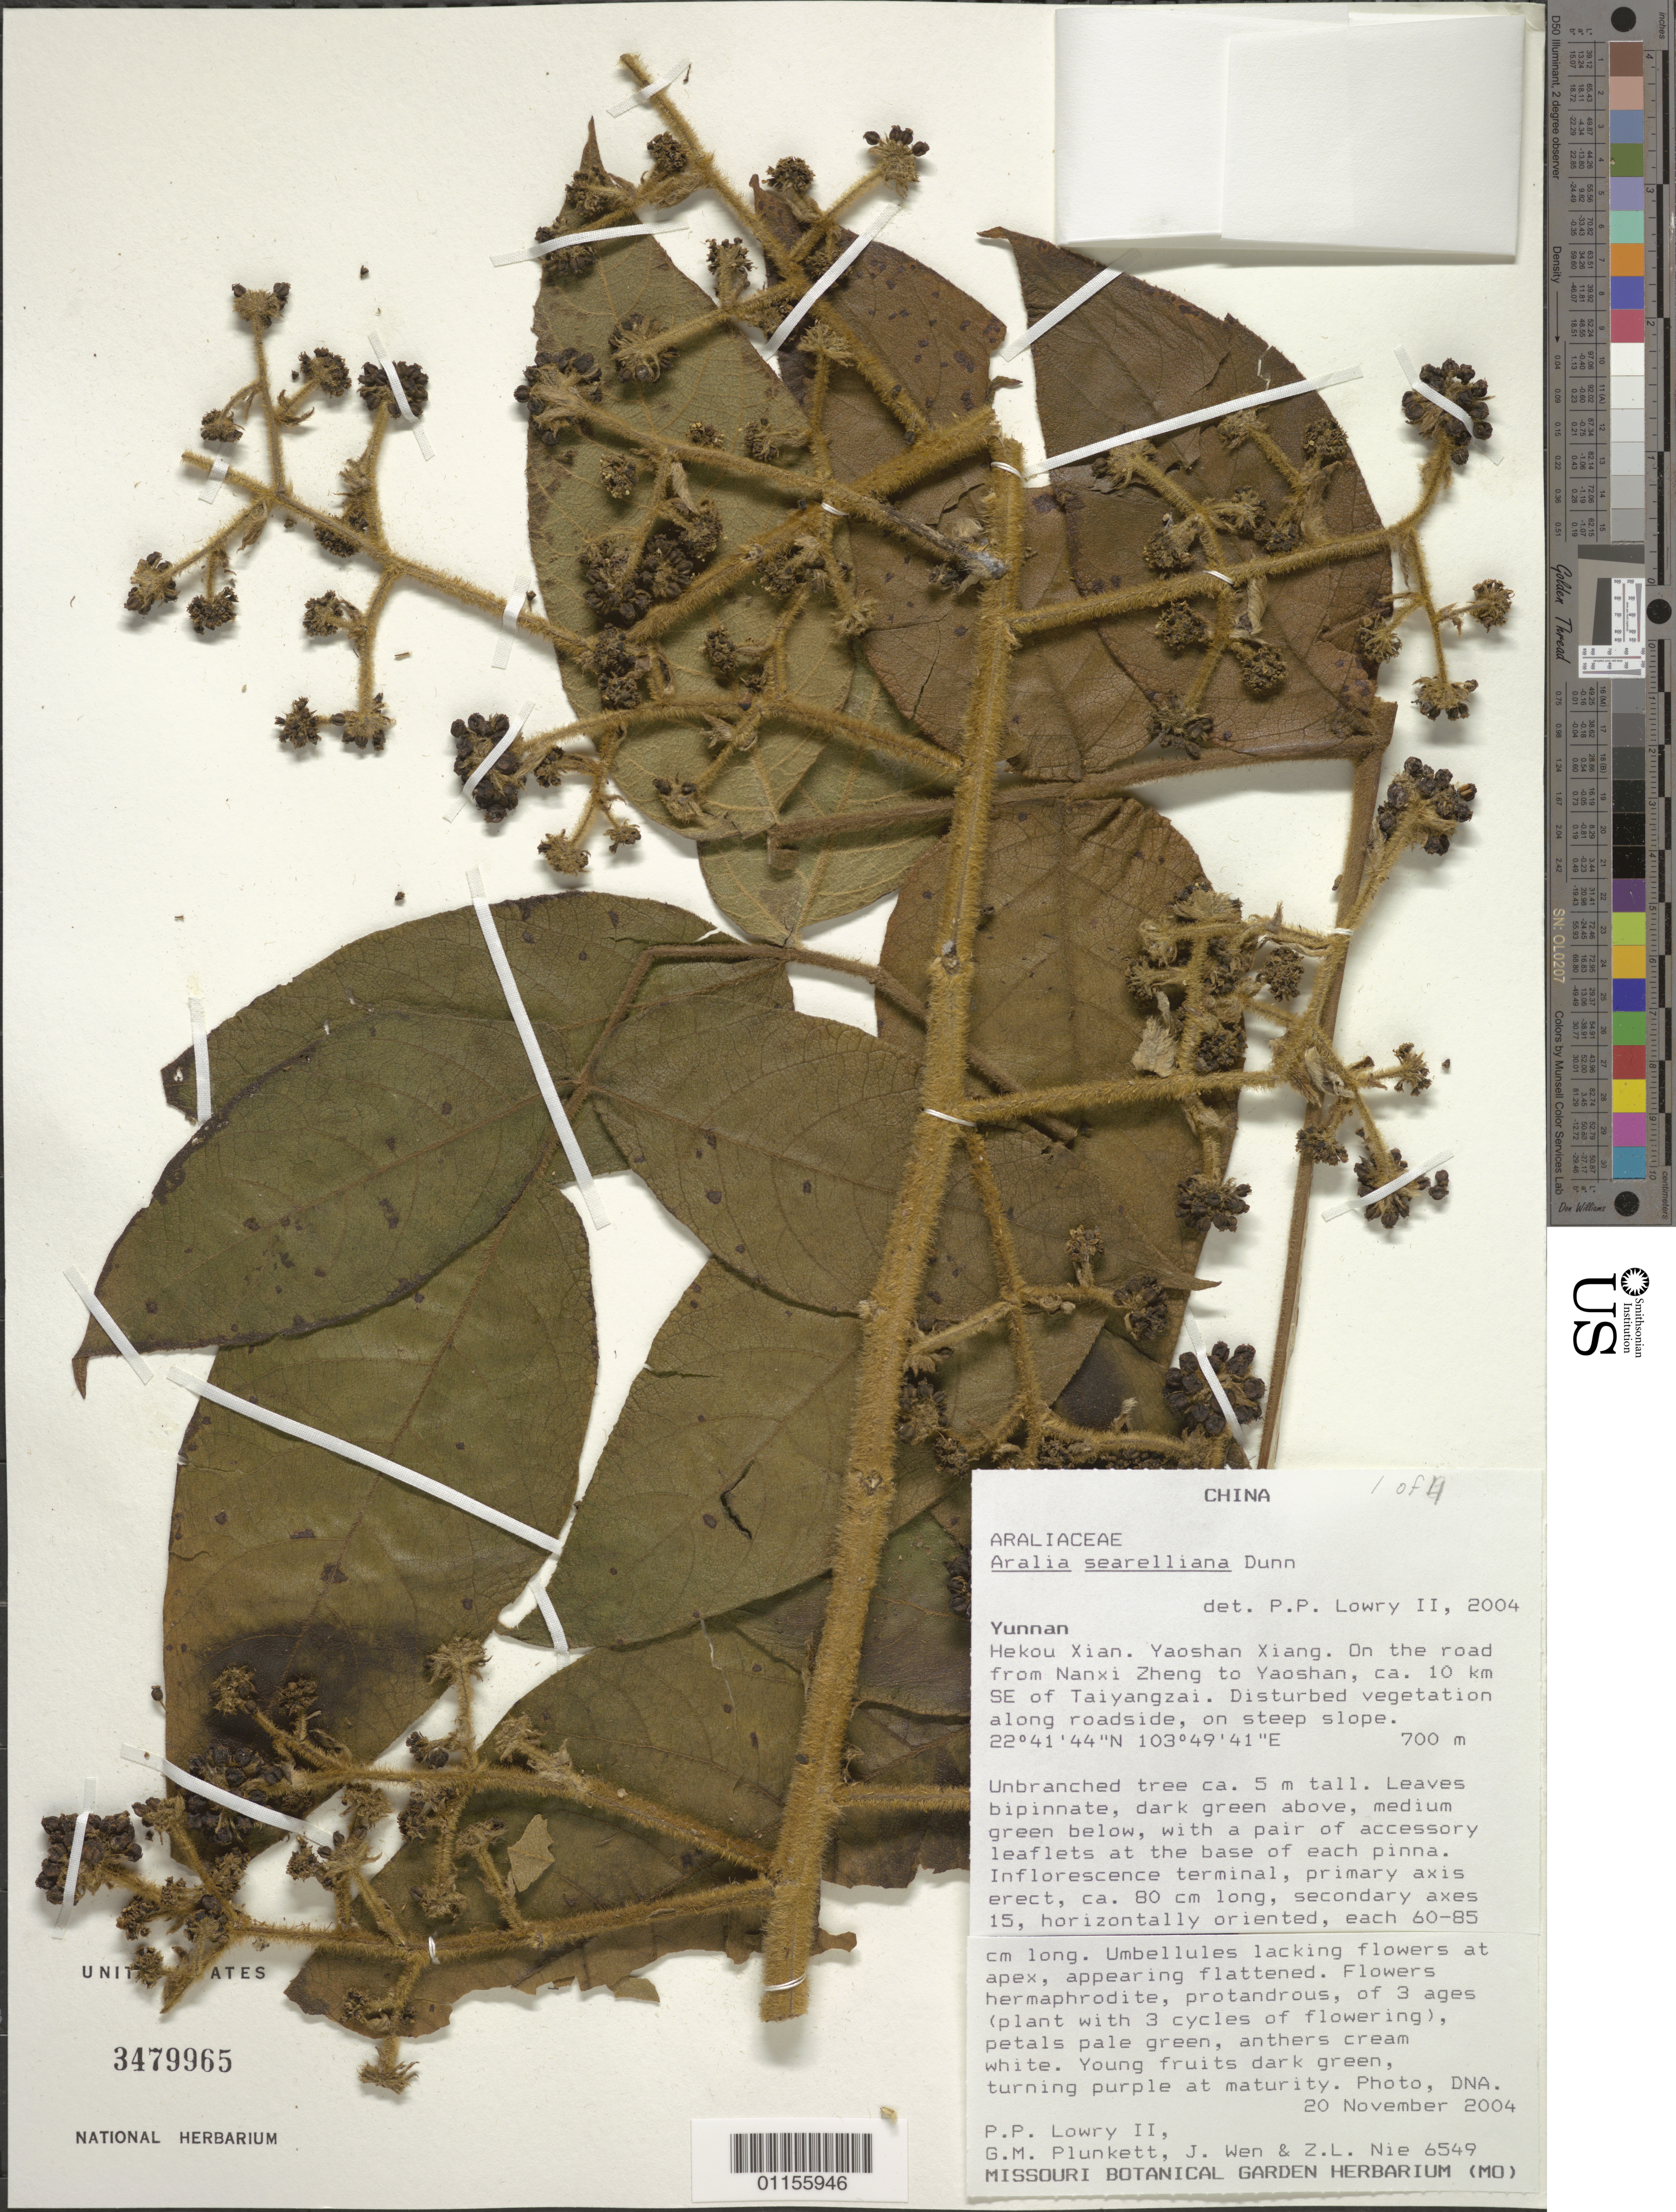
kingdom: Plantae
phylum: Tracheophyta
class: Magnoliopsida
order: Apiales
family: Araliaceae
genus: Aralia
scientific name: Aralia searelliana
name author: Dunn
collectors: P. P. Lowry, G. M. Plunkett, J. Wen & Z. Nie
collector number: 6549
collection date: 2004-11-20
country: China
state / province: Yunnan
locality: Hekou Xian. Yaoshan Xiang. On the road from Nanxi Zheng to Yaoshan, ca 10 km SE of Taiyangzai.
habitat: Unbranched tree. Disturbed vegetation along roadside, on steep slope.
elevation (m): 700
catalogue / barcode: US 3479965